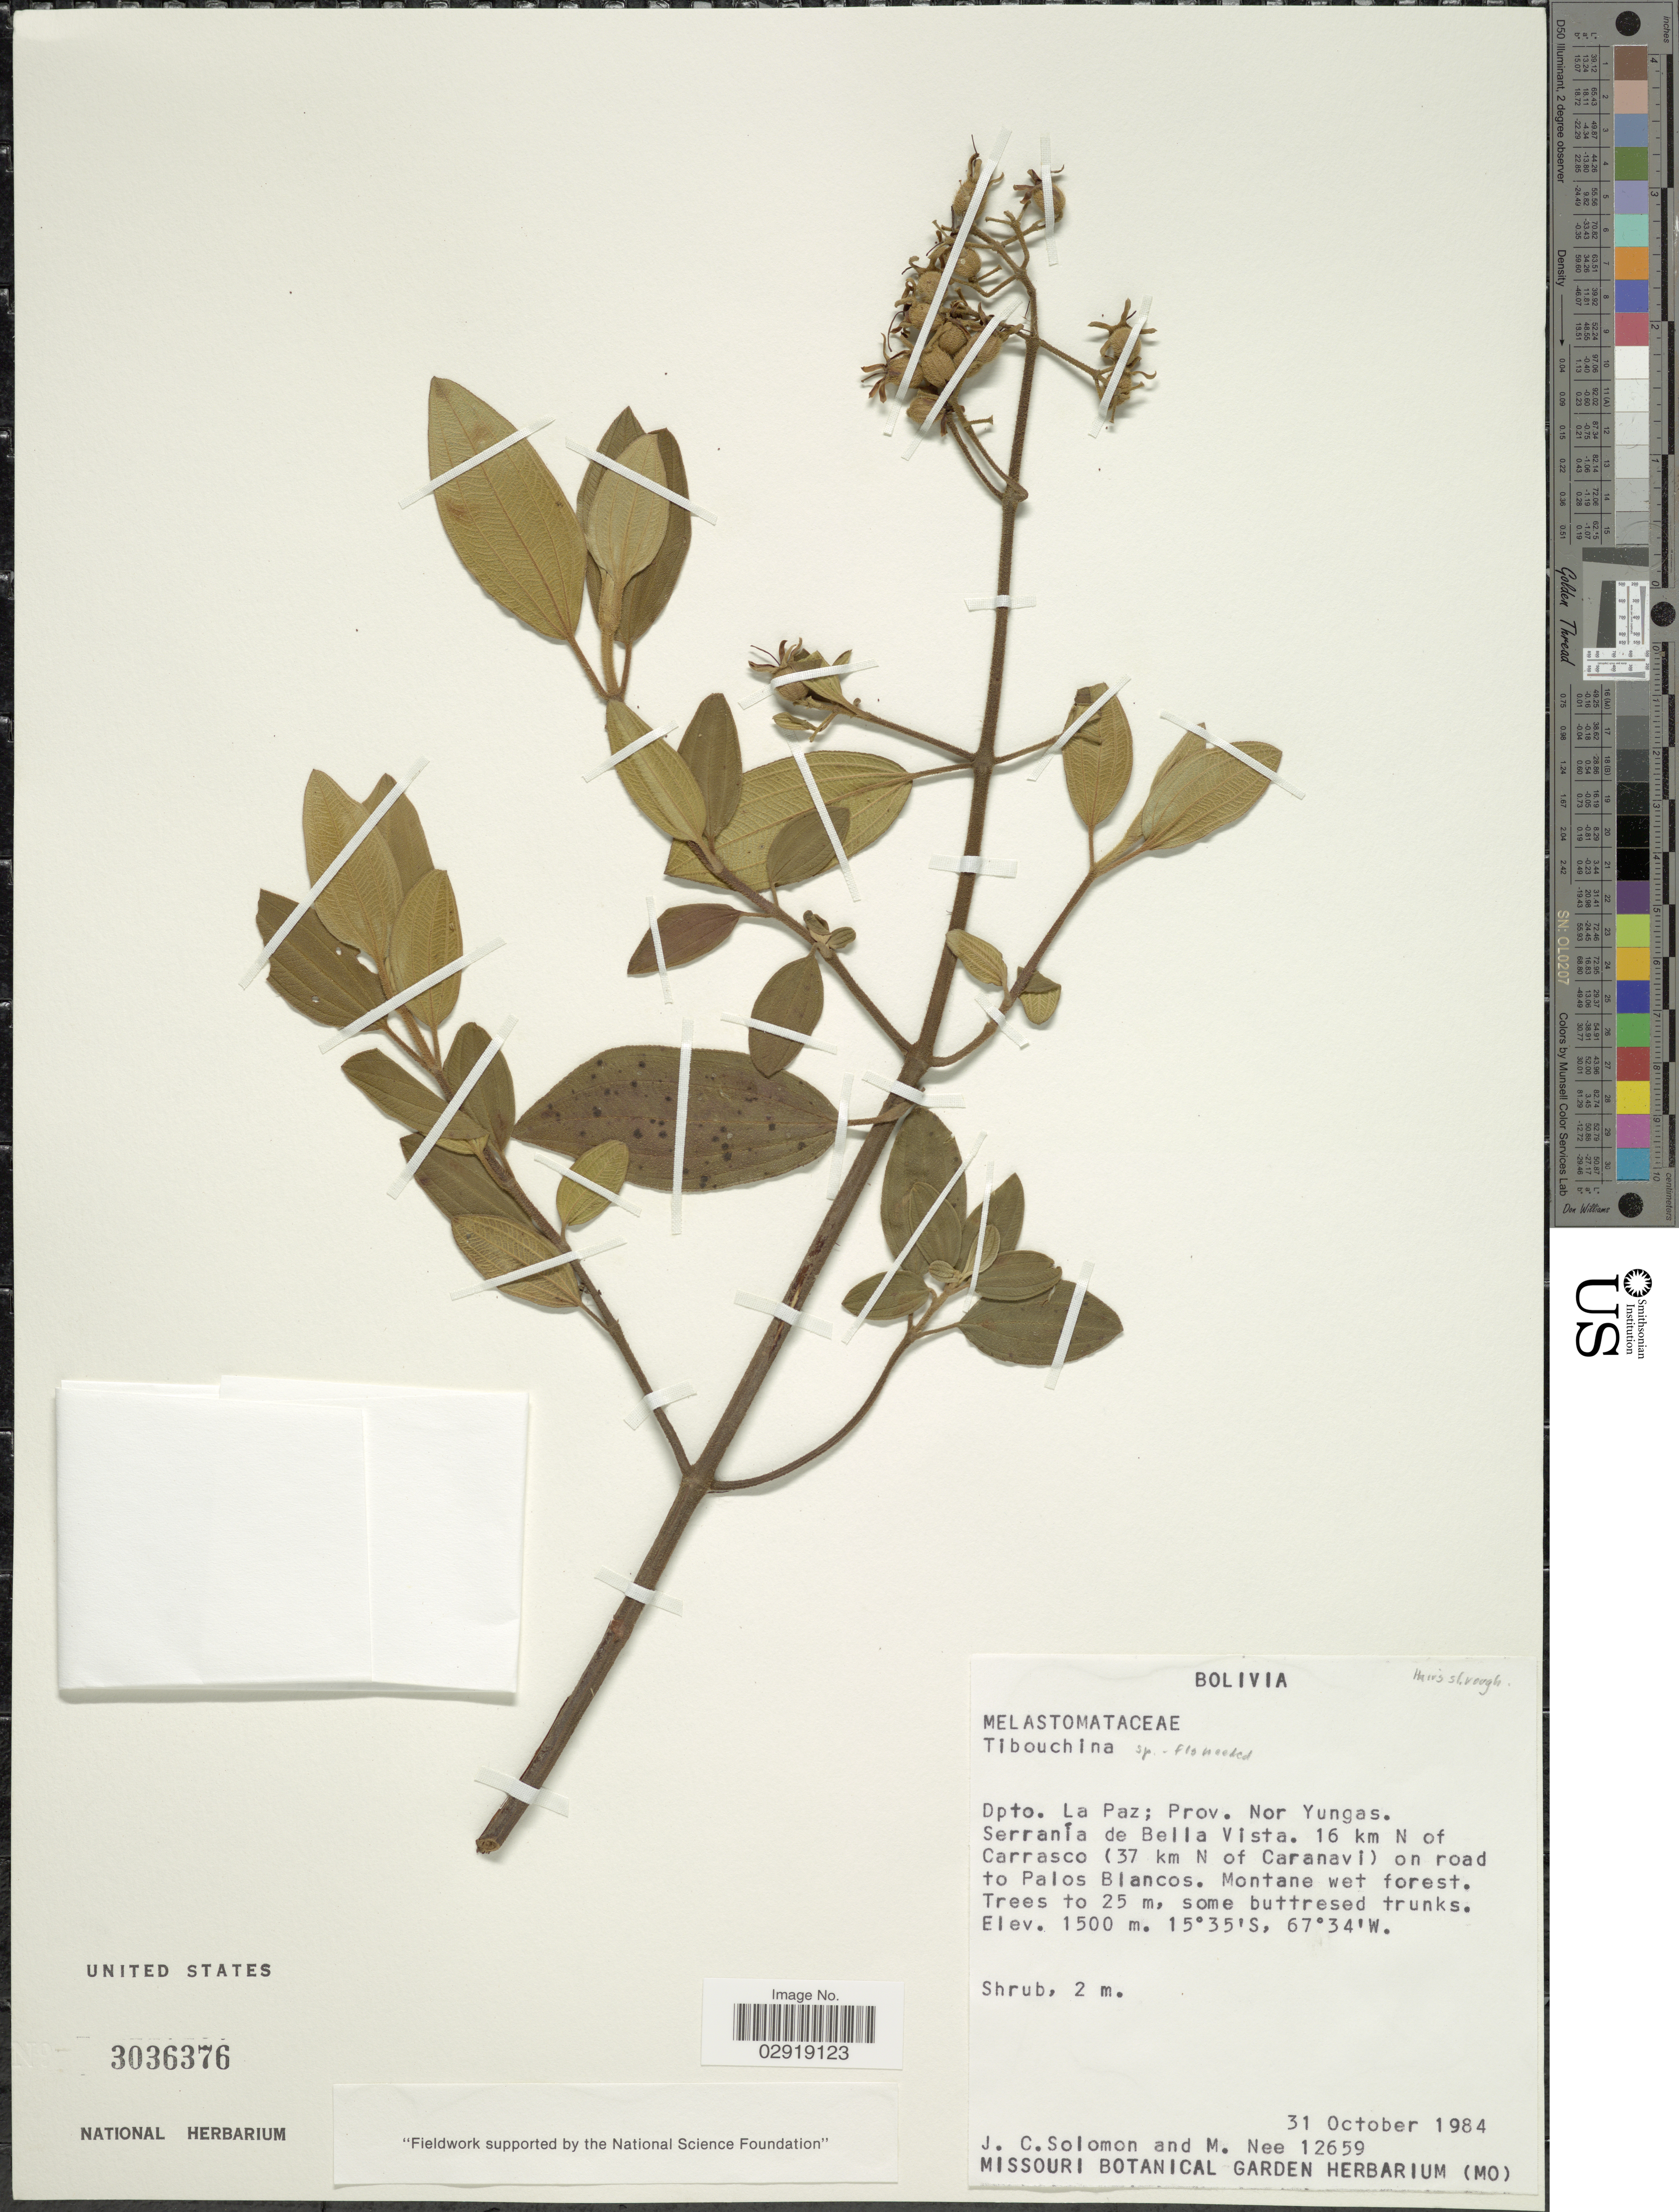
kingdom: Plantae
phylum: Tracheophyta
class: Magnoliopsida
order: Myrtales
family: Melastomataceae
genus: Chaetogastra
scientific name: Chaetogastra sp.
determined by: Michelangeli, F. A.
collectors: J. C. Solomon & M. Nee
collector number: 12659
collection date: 1984-10-31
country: Bolivia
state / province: La Paz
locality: Dpto. La Paz; Prov. Nor Yungas. Serranía de Bella Vista. 16 km N of Carrasco (37 km N of Caranavi) on road to Palos Blancos.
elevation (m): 1500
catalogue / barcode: US 3036376